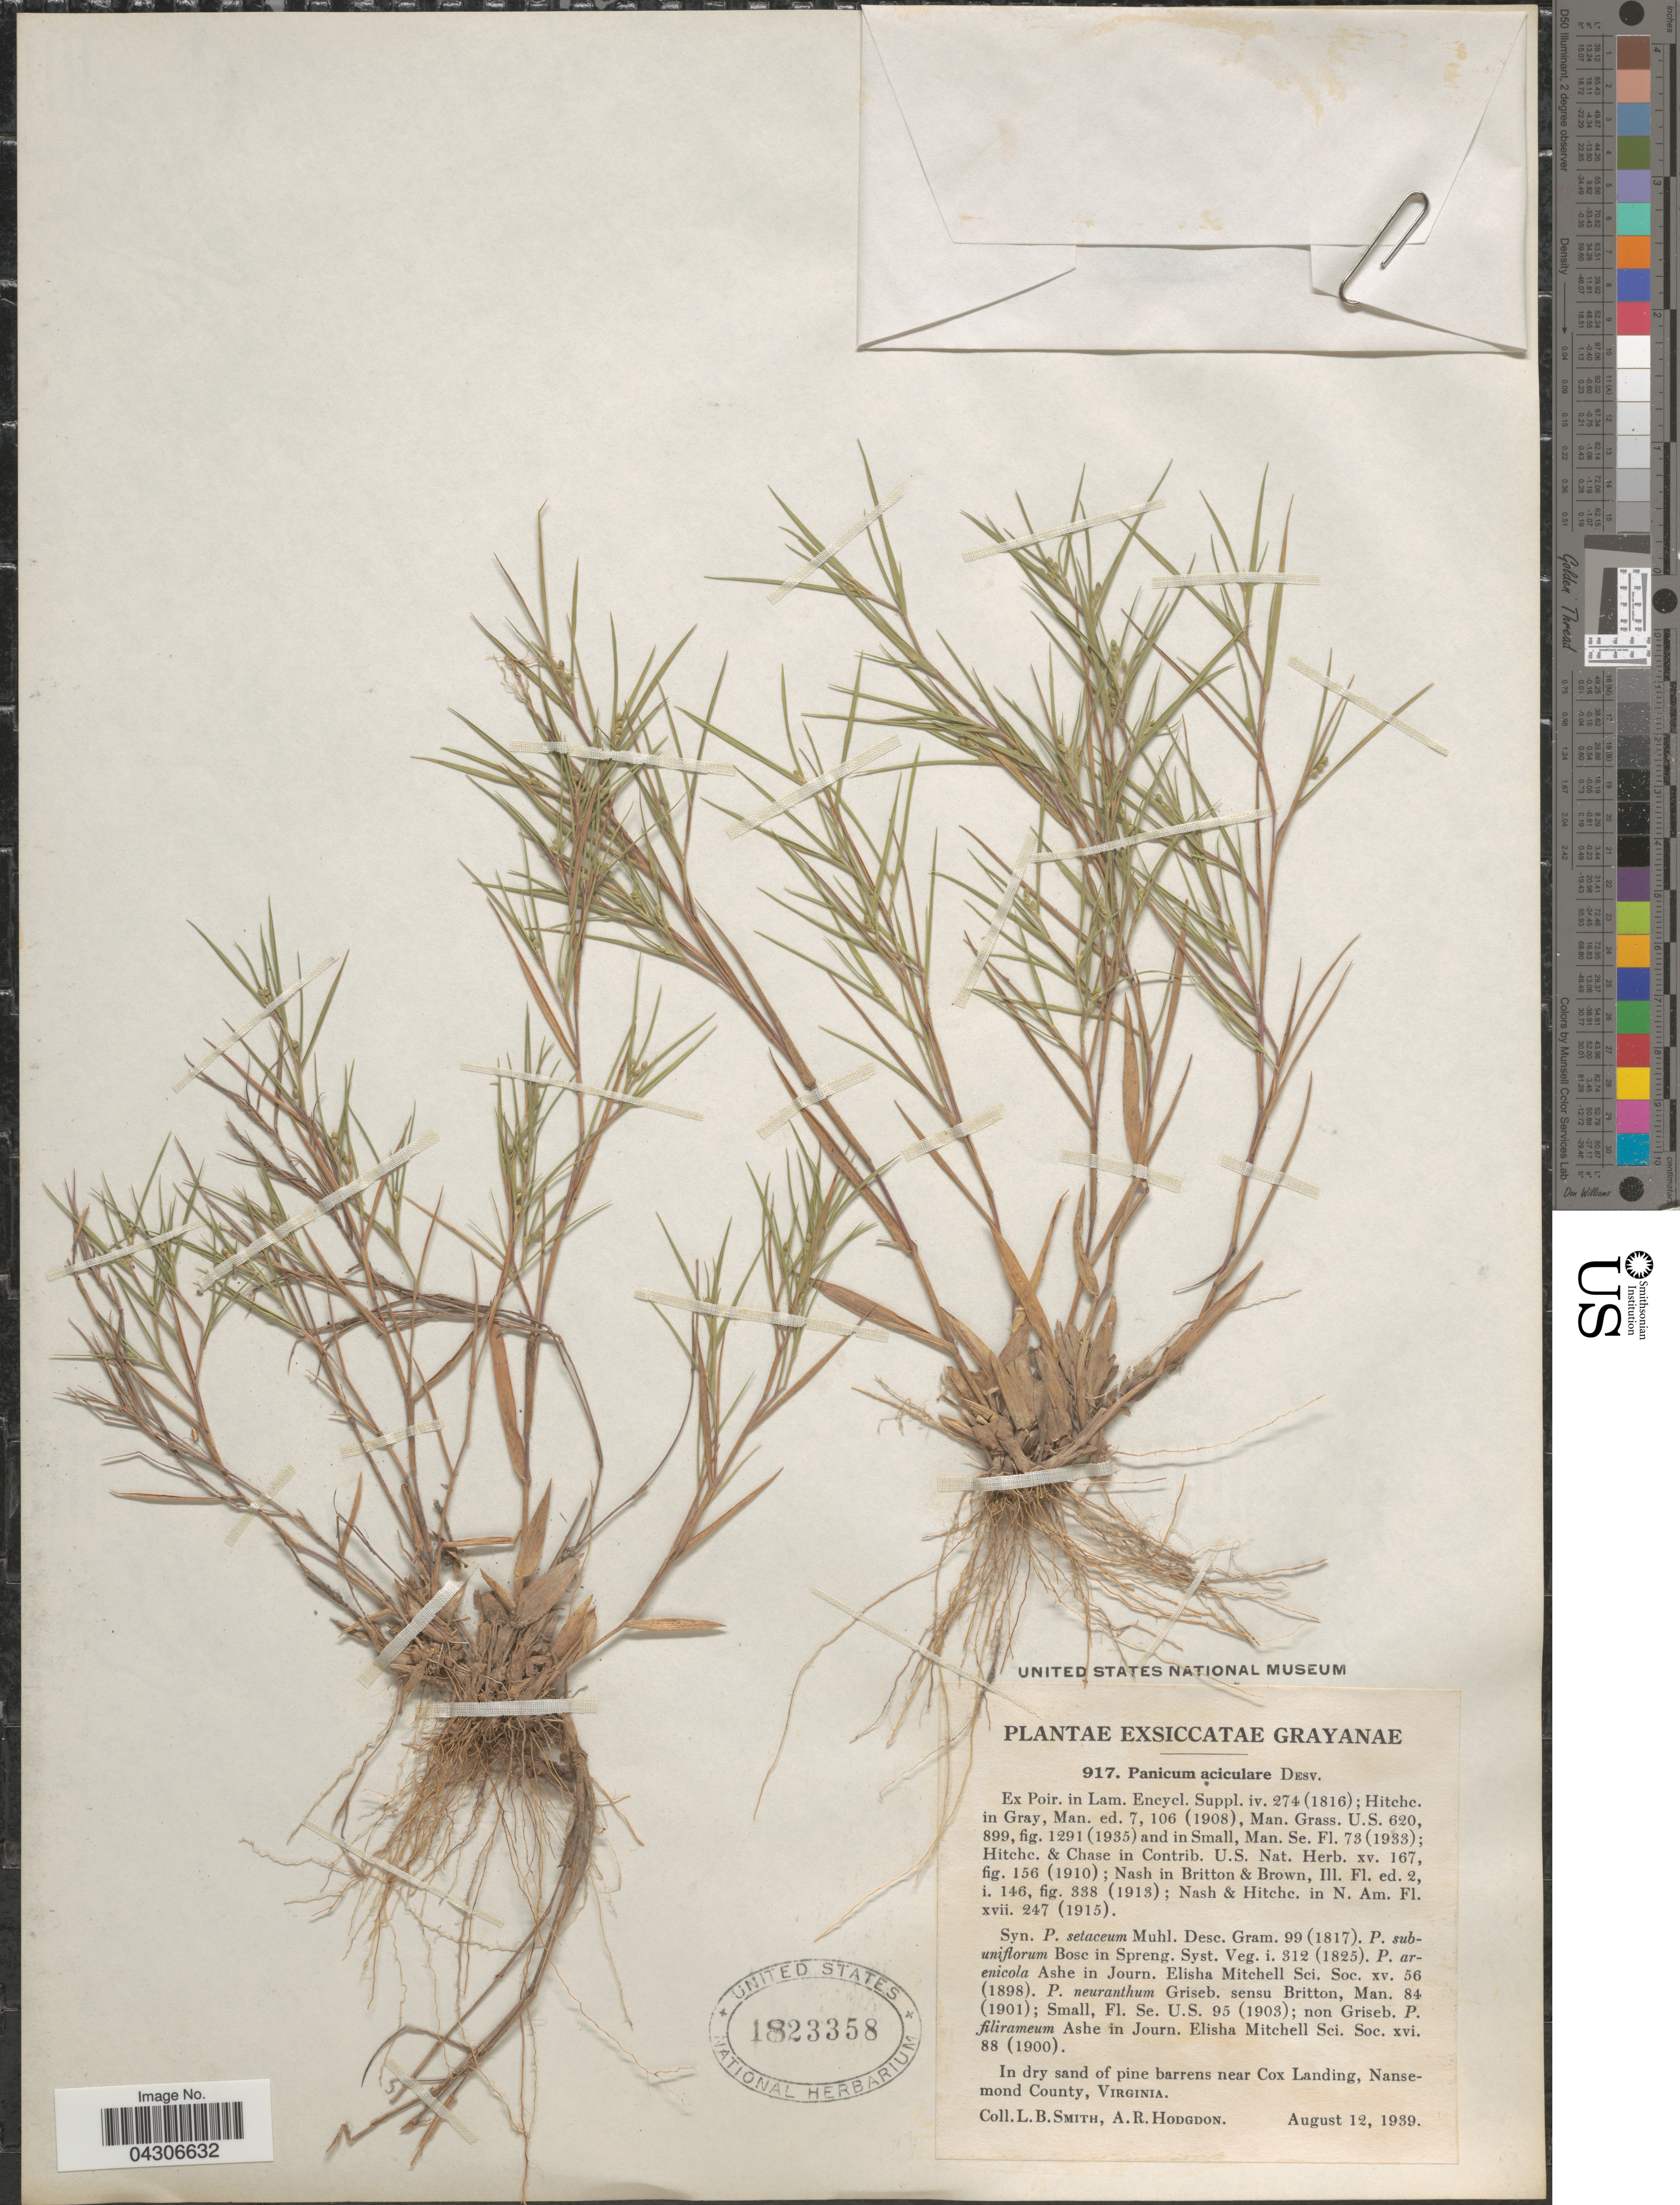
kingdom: Plantae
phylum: Tracheophyta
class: Liliopsida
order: Poales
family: Poaceae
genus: Dichanthelium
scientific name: Dichanthelium aciculare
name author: (Desv. ex Poir.) Gould & C.A. Clark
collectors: L. Smith & A. R. Hodgdon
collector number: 917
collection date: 1939-08-12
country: United States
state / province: Virginia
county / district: City of Suffolk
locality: In dry sand of pine barrens near Cox Landing, Nansemond County.(= historic county name)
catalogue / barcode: US 1823358